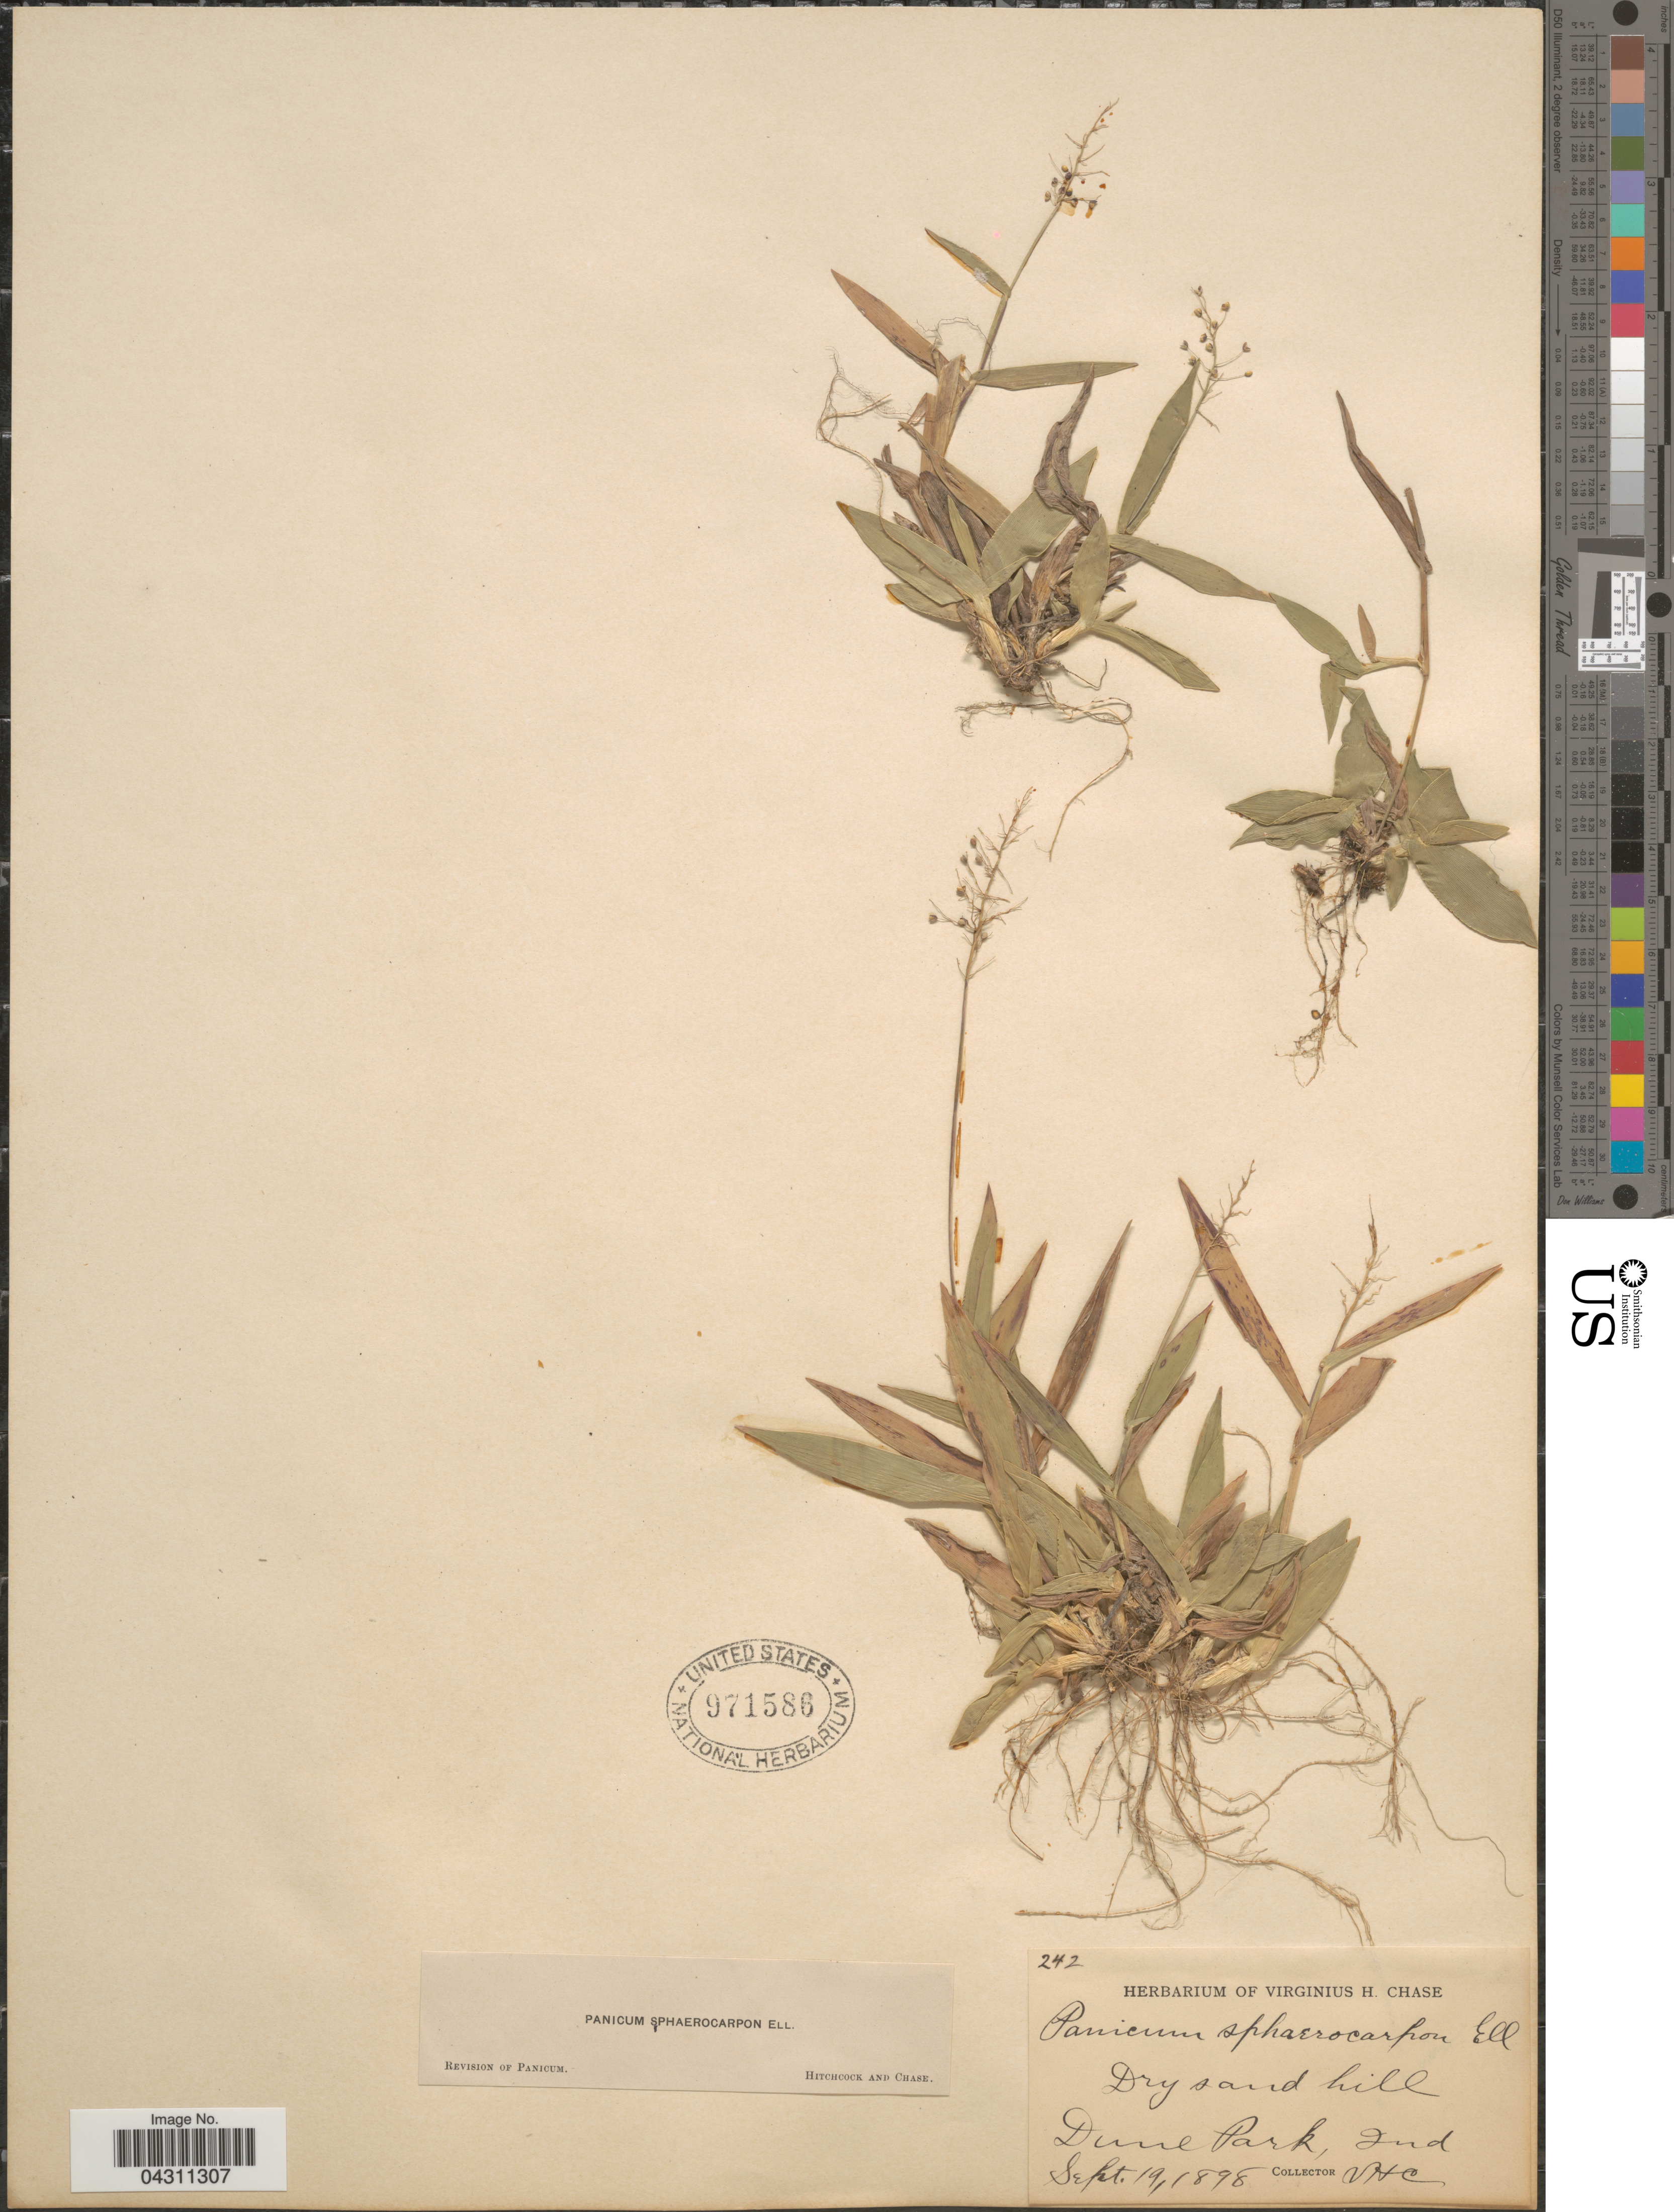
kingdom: Plantae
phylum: Tracheophyta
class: Liliopsida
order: Poales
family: Poaceae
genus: Dichanthelium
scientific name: Dichanthelium sphaerocarpon var. sphaerocarpon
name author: (Elliott) Gould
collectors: V. H. Chase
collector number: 242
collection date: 1898-09-19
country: United States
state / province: Indiana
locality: Dry sand hill. Dune Park.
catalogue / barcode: US 971586